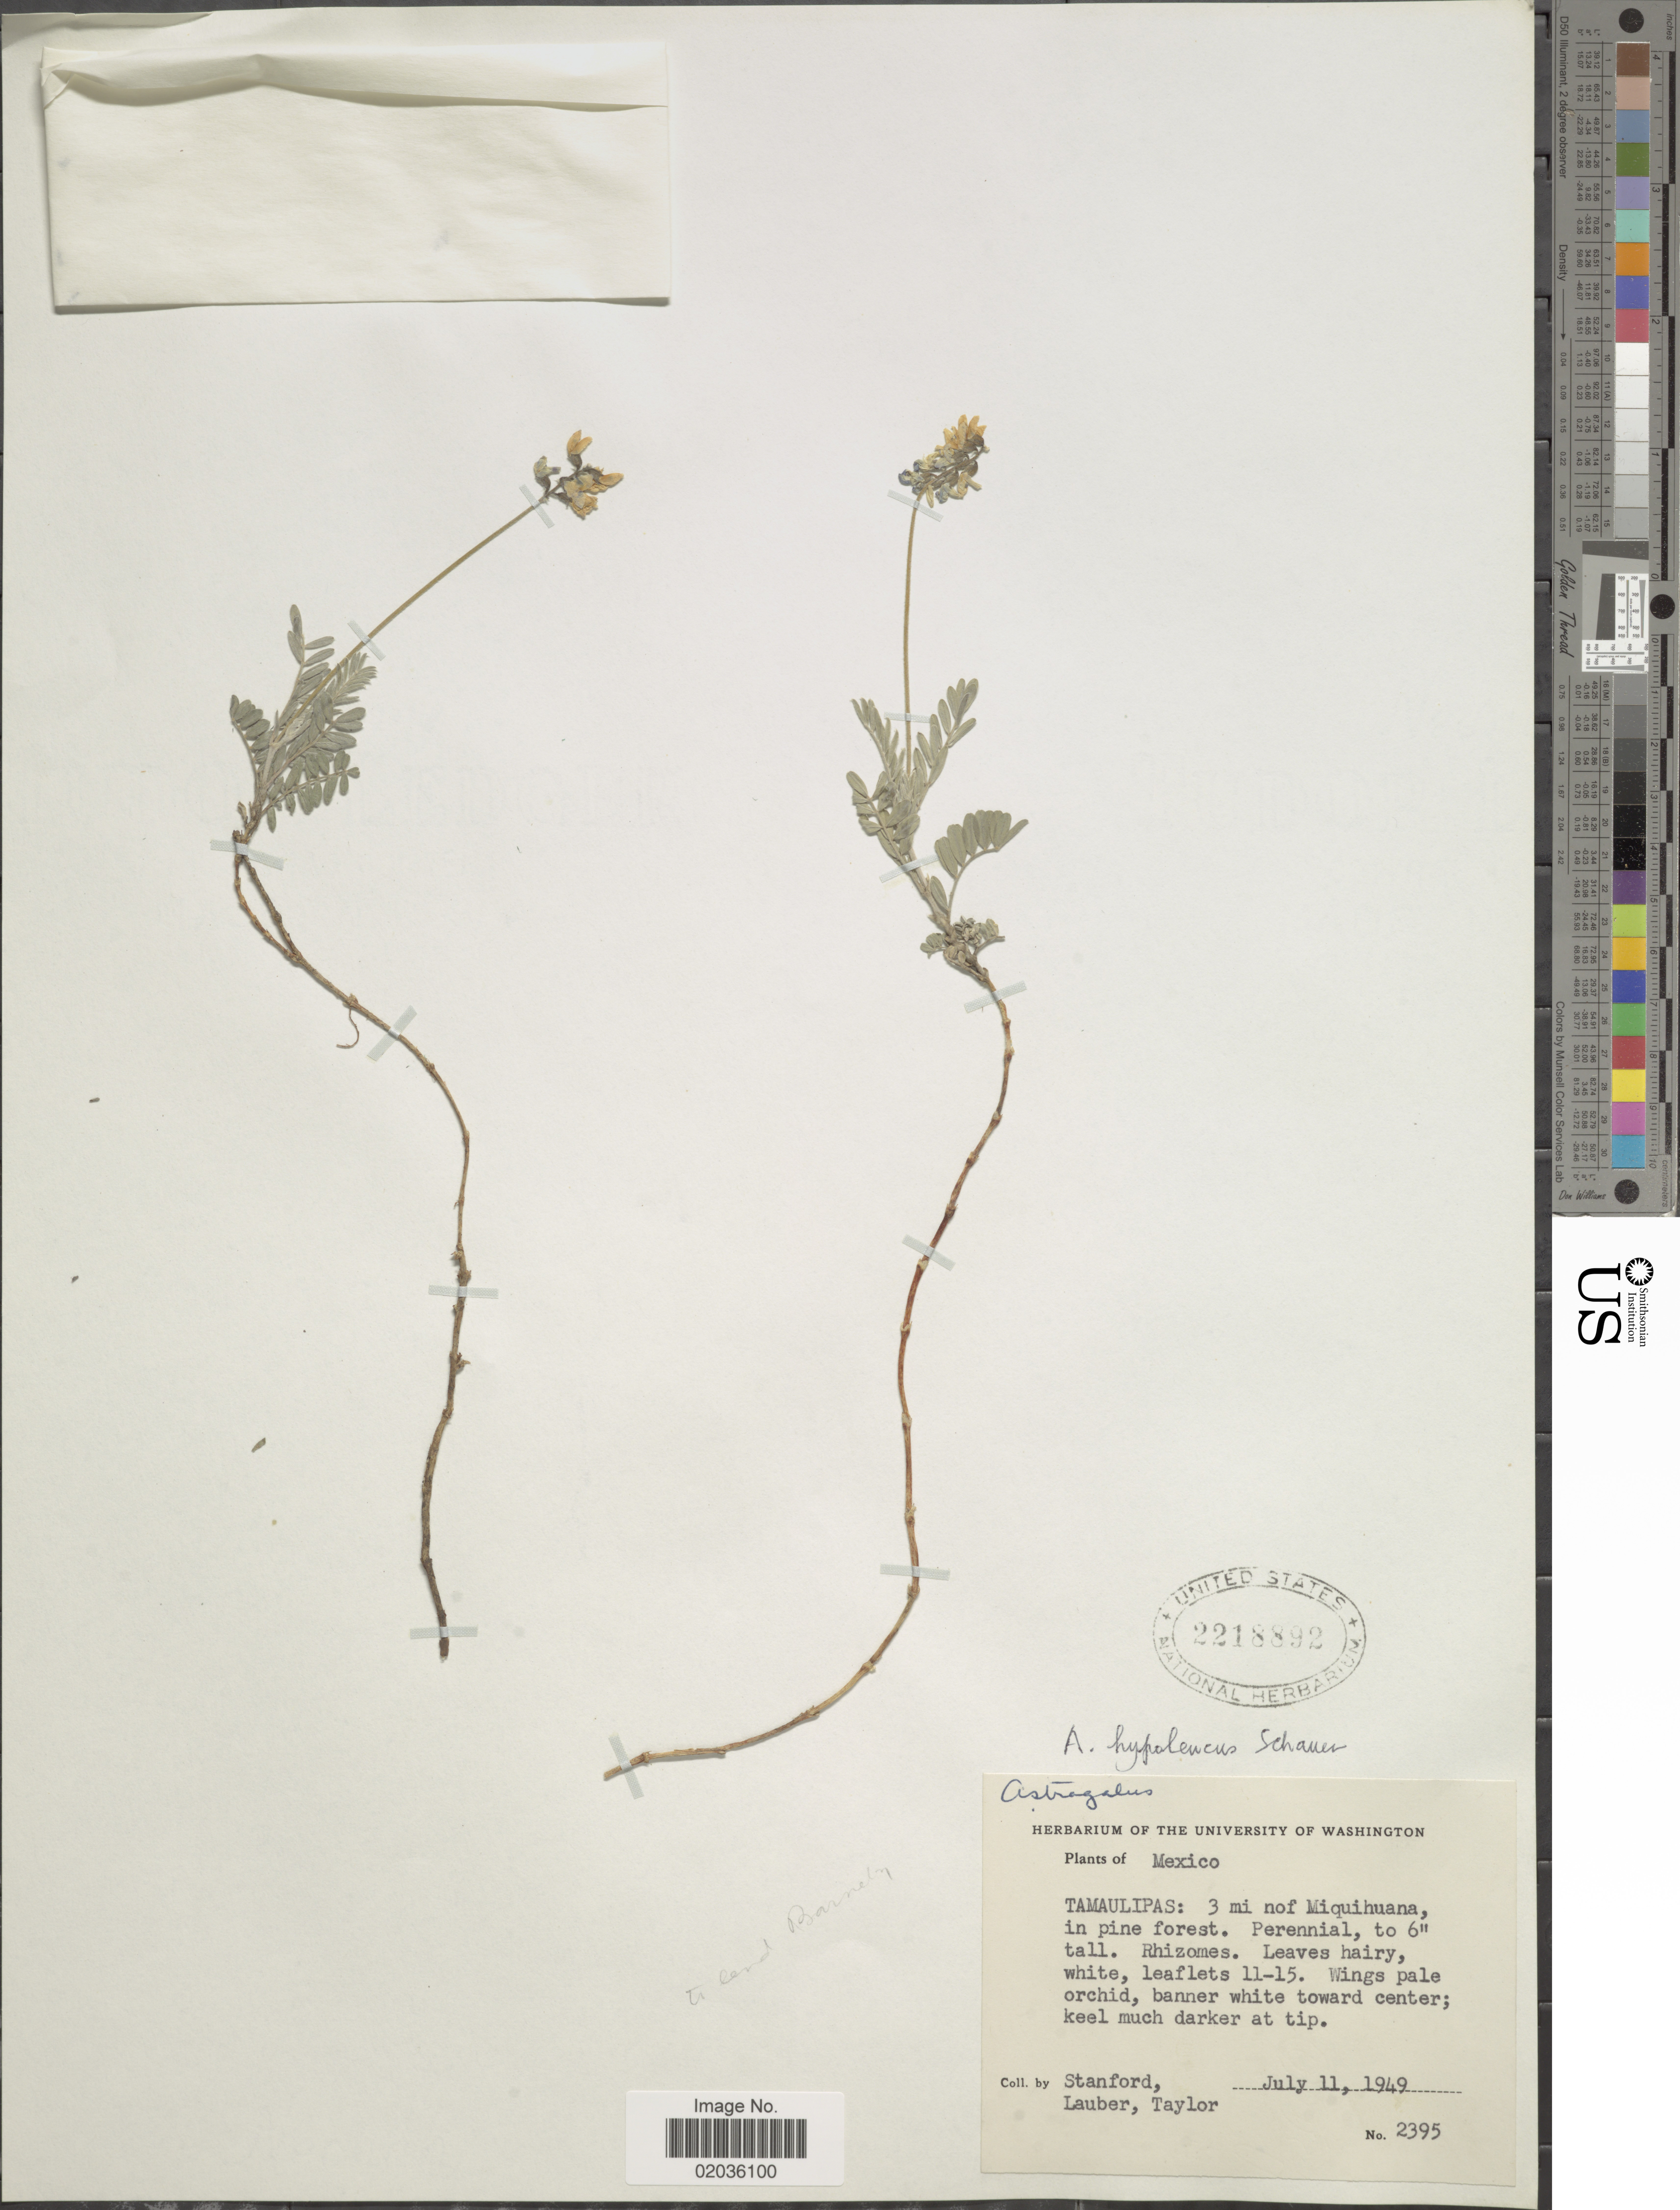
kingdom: Plantae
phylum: Tracheophyta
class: Magnoliopsida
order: Fabales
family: Fabaceae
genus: Astragalus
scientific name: Astragalus hypoleucus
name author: S. Schauer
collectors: -. Stanford, -. Lauber & -. Taylor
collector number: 2395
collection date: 1949-07-11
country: Mexico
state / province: Tamaulipas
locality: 3 mi n of Miquihuana, in pine forest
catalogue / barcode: US 2218892